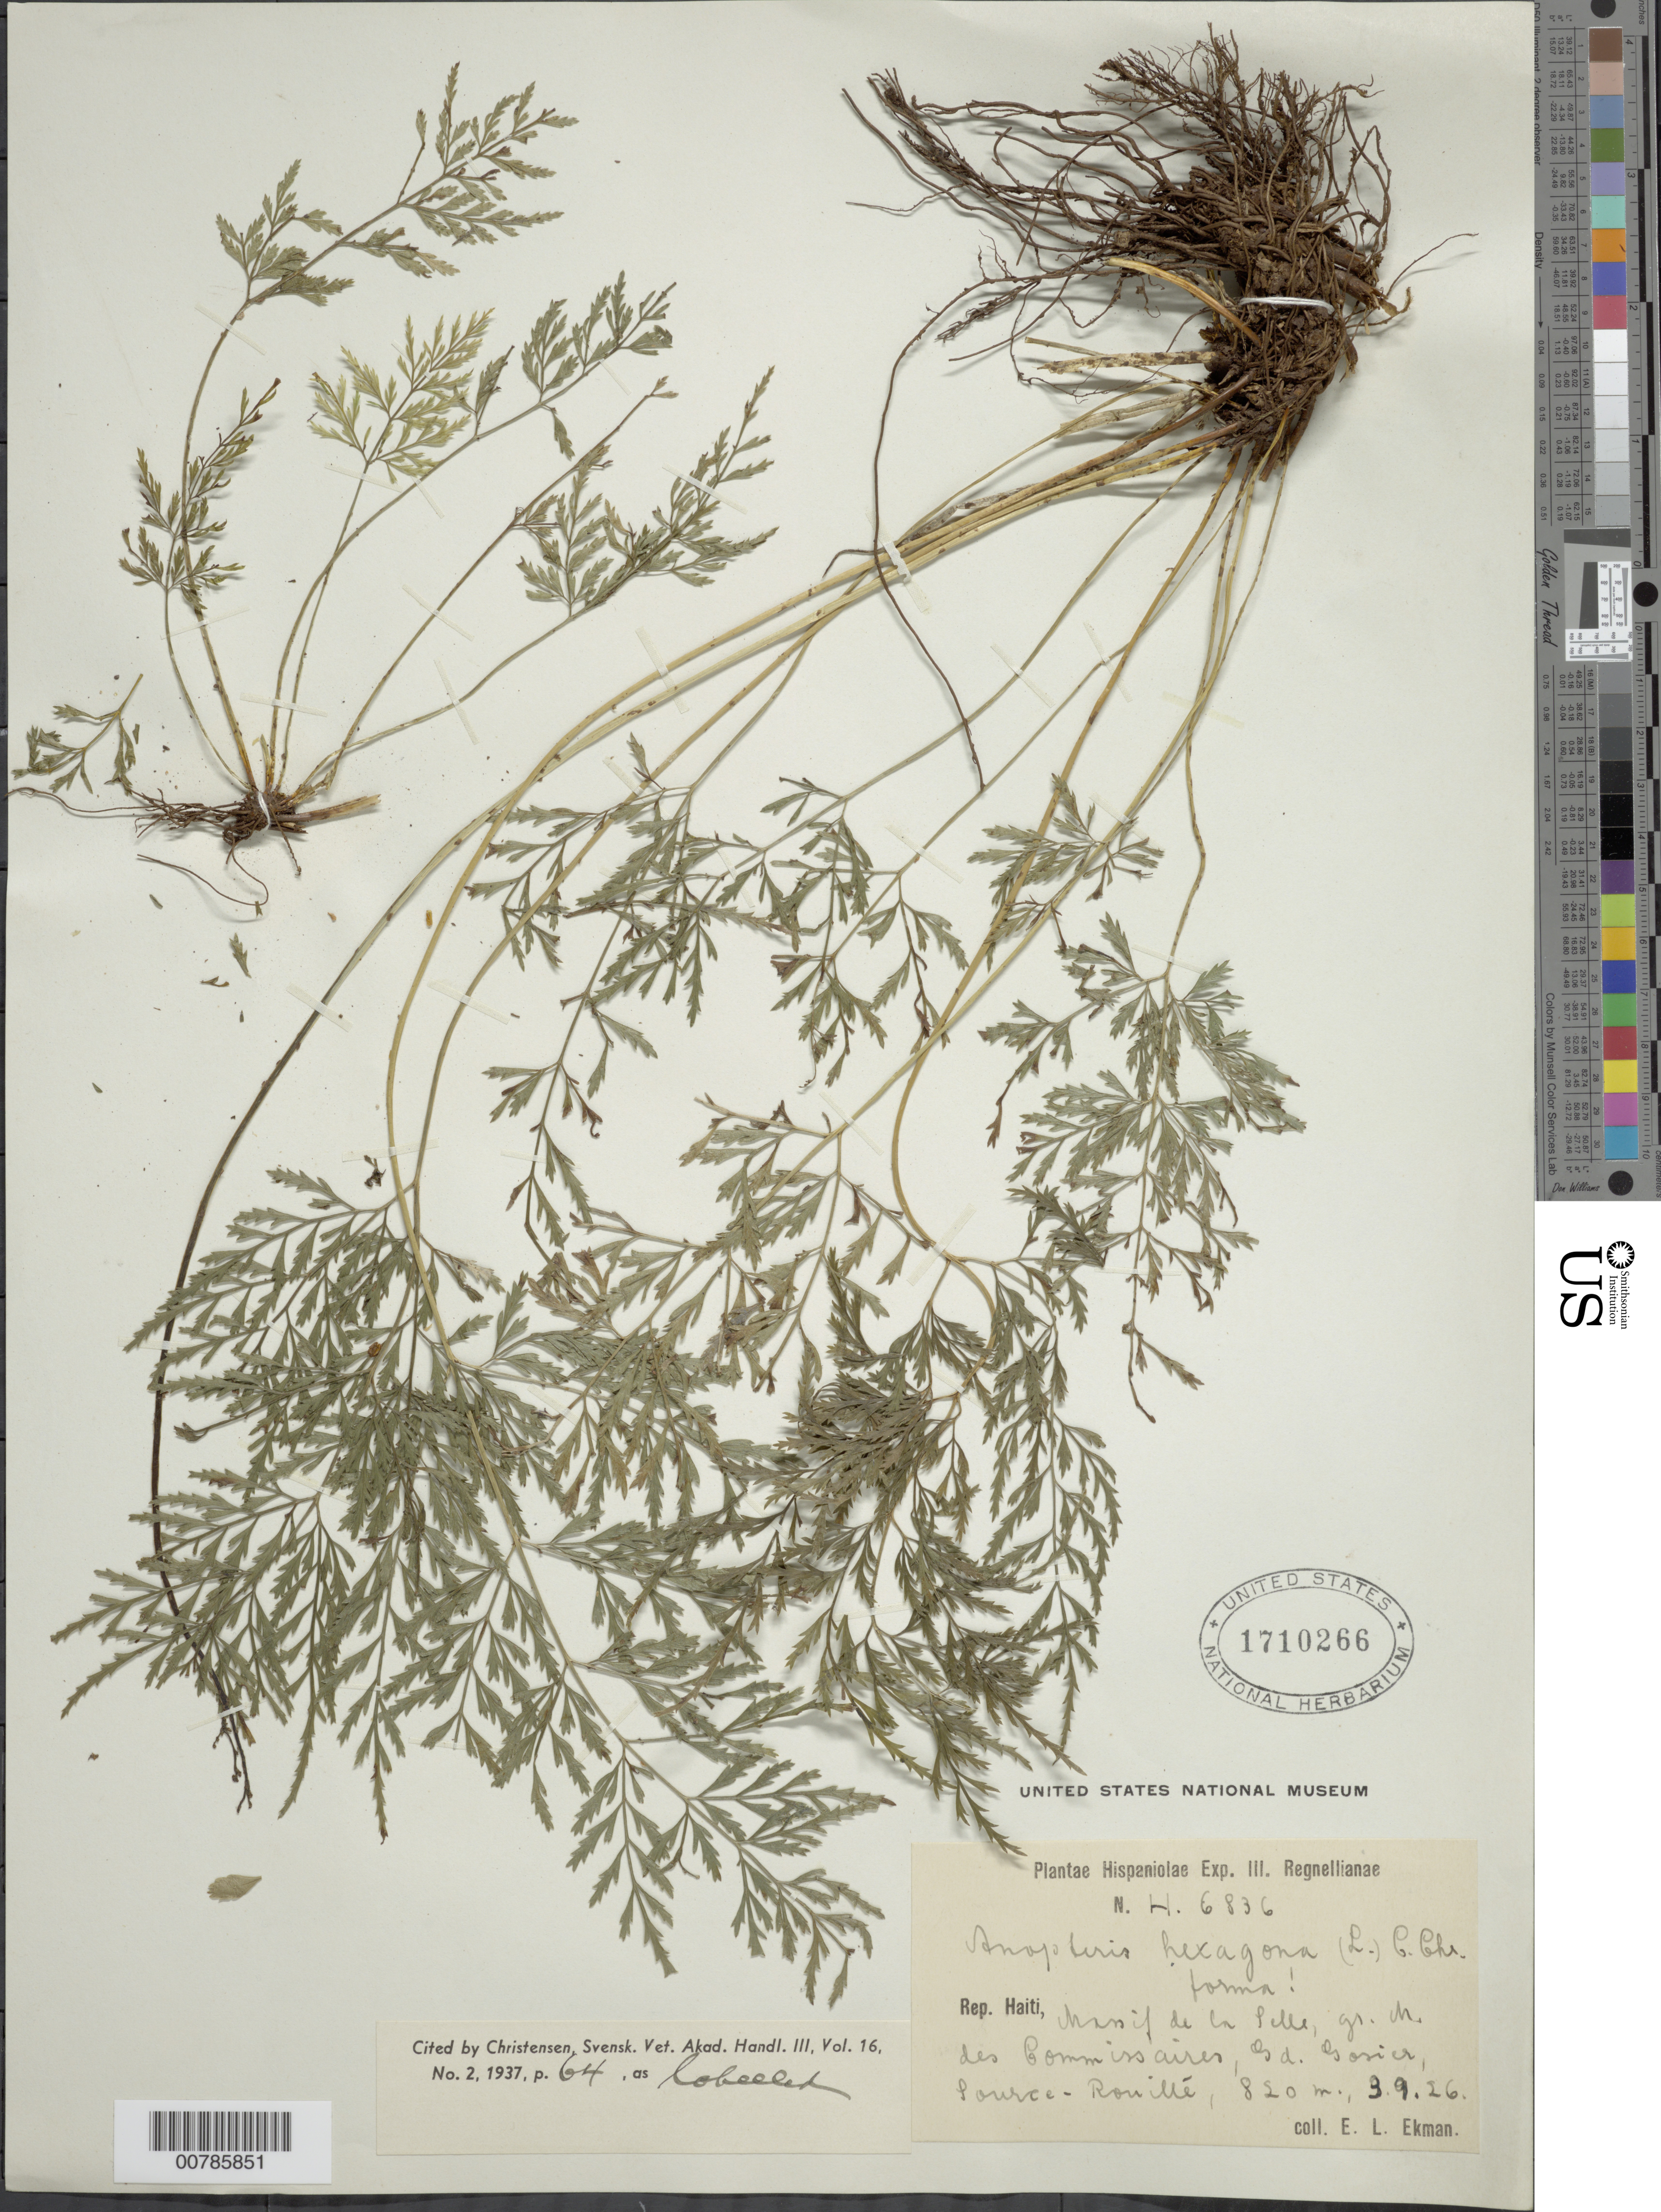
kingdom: Plantae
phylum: Tracheophyta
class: Polypodiopsida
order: Polypodiales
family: Pteridaceae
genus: Pteris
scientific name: Pteris hexagona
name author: (L.) Proctor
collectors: E. L. Ekman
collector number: H 6836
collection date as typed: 03 Sep 1926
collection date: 1926-09-03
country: Haiti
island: Hispaniola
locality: Massif de la Selle, gr. Ch. Des Commissaires, Sd. Gosices, Source-Rouillé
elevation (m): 820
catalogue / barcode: US 1710266